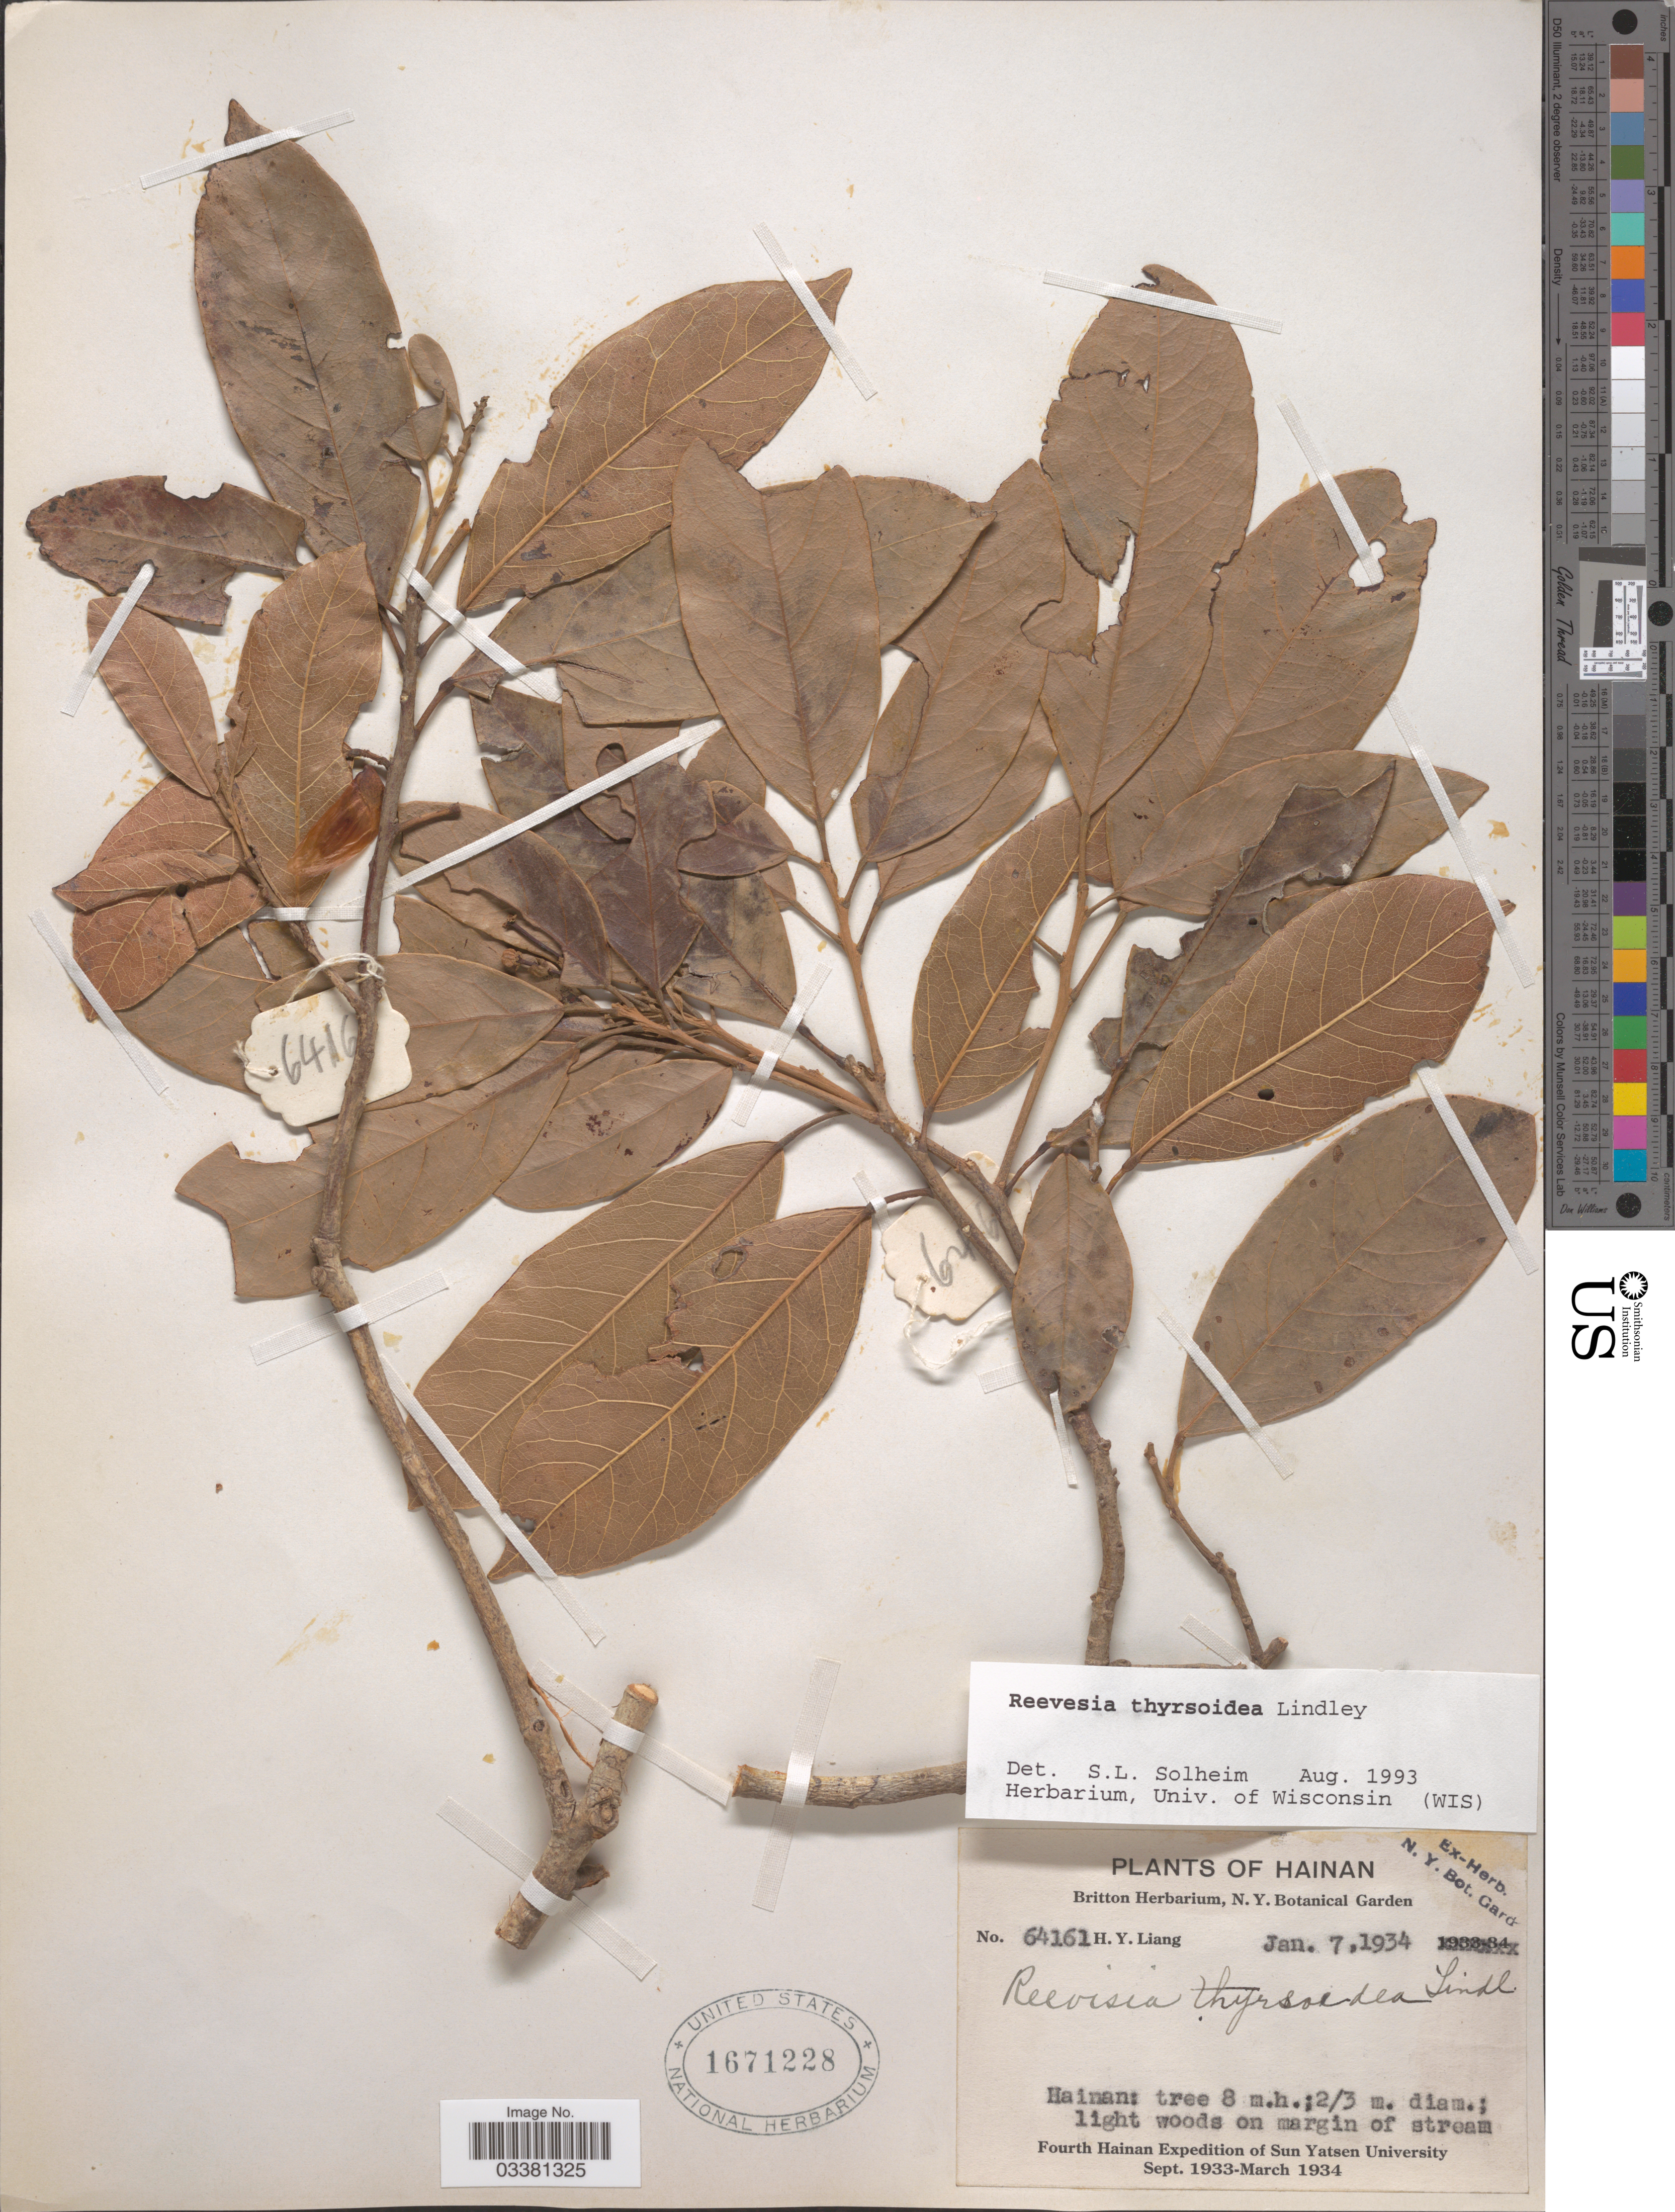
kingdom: Plantae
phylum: Tracheophyta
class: Magnoliopsida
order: Malvales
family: Malvaceae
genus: Reevesia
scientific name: Reevesia thyrsoidea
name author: Lindl.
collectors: H. Y. Liang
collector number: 64161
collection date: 1934-01-07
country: China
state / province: Hainan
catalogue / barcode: US 1671228